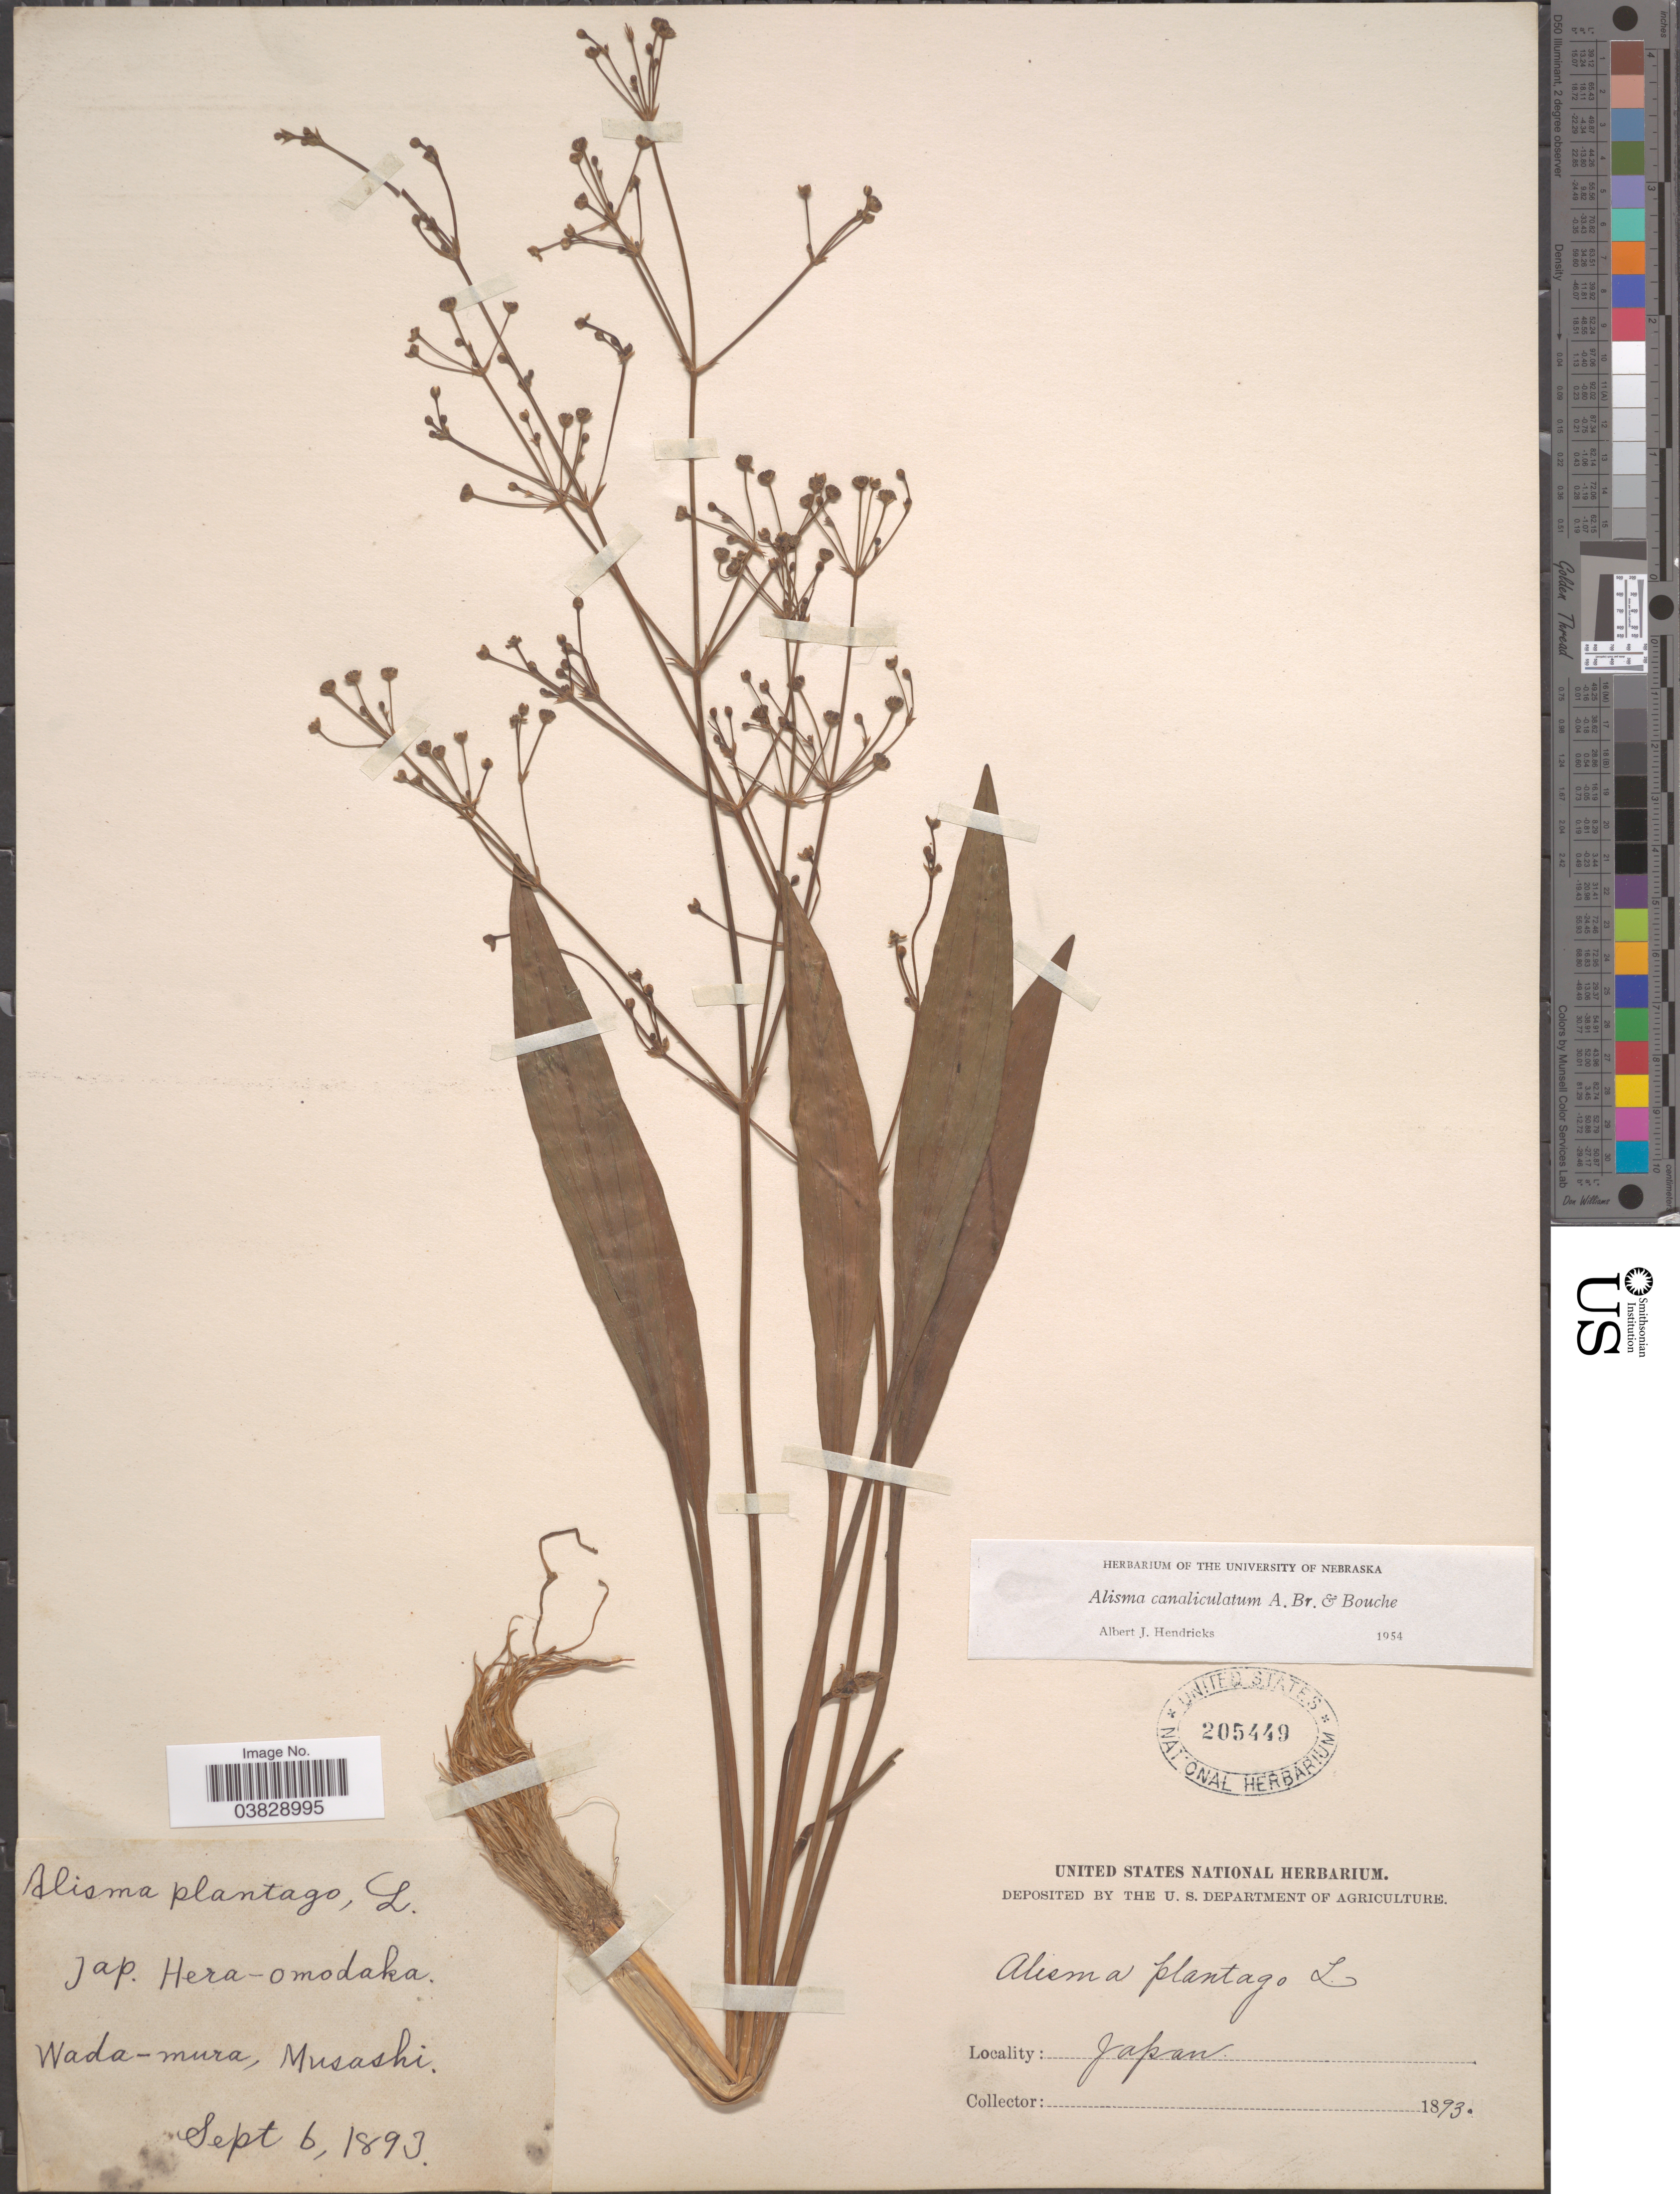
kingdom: Plantae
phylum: Tracheophyta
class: Liliopsida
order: Alismatales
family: Alismataceae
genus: Alisma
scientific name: Alisma canaliculatum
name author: A. Braun & C.D. Bouché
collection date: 1893-09-06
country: Japan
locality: Wada-mura, Musashi.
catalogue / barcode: US 205449